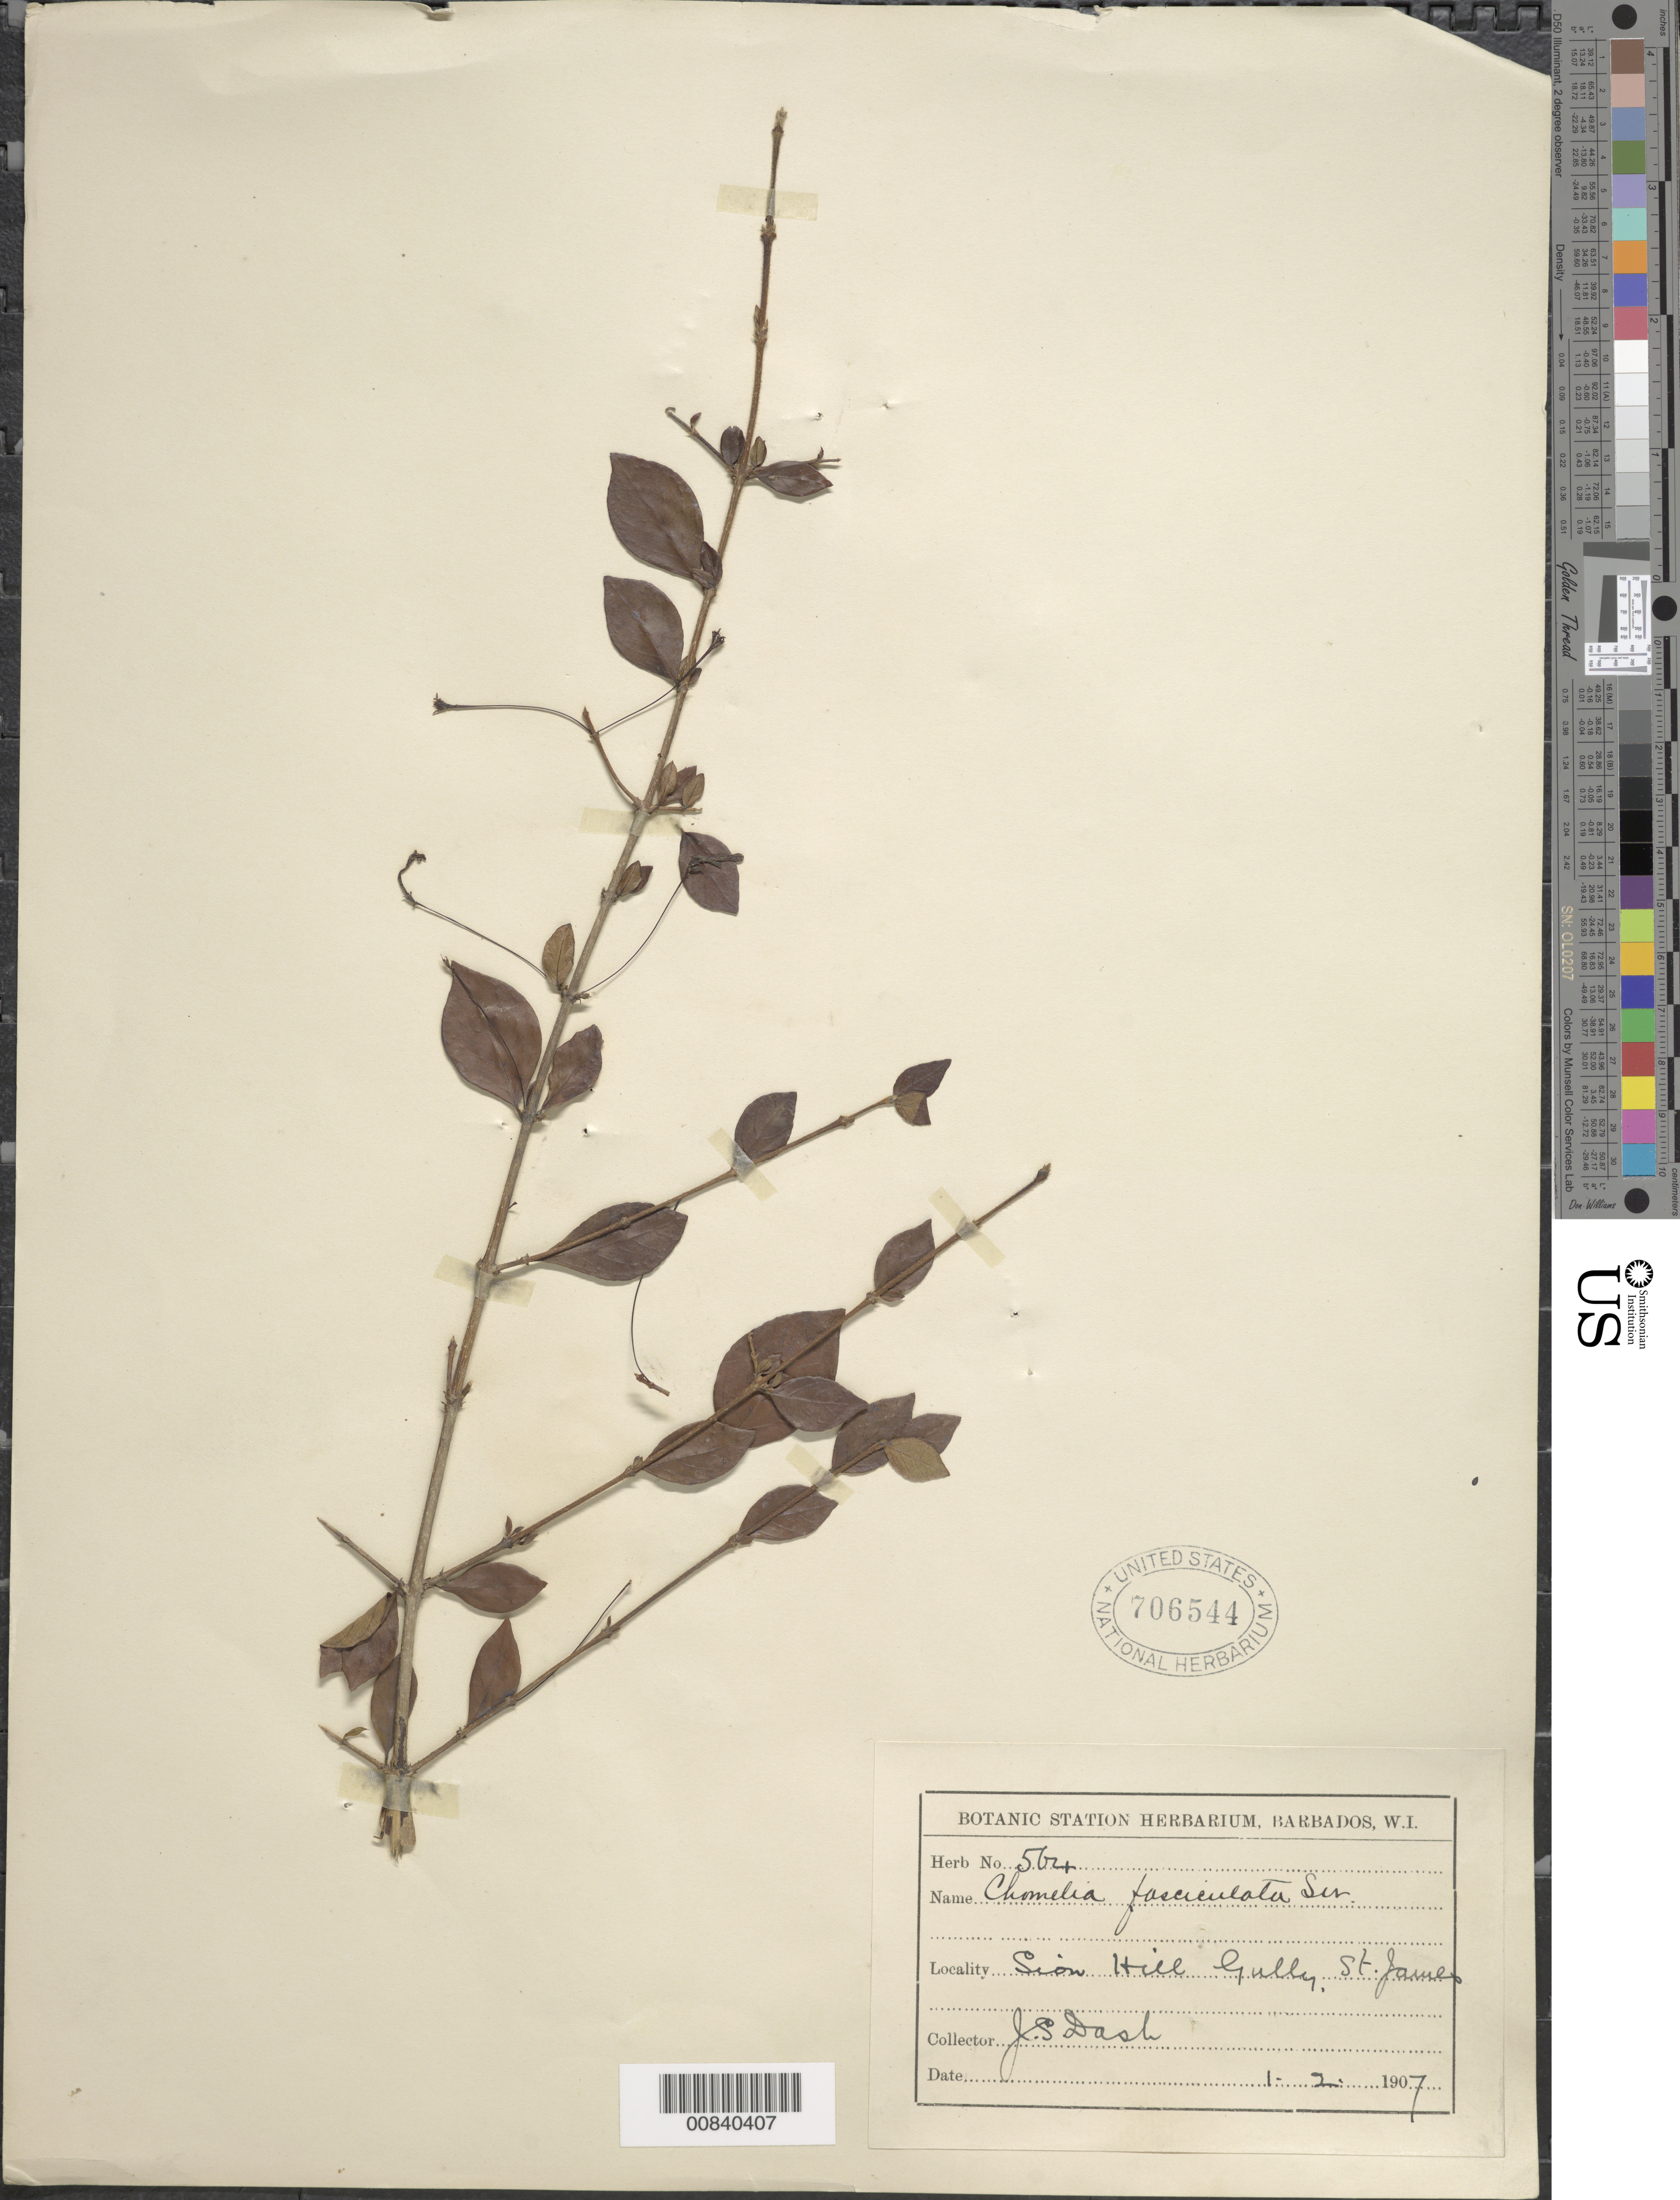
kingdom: Plantae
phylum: Tracheophyta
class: Magnoliopsida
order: Gentianales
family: Rubiaceae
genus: Chomelia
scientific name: Chomelia fasciculata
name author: (Sw.) Sw.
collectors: J. Dash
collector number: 564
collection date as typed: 02 Jan 1907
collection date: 1907-01-02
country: Barbados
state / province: Saint James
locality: Sion Hill Gully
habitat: Gully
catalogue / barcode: US 706544